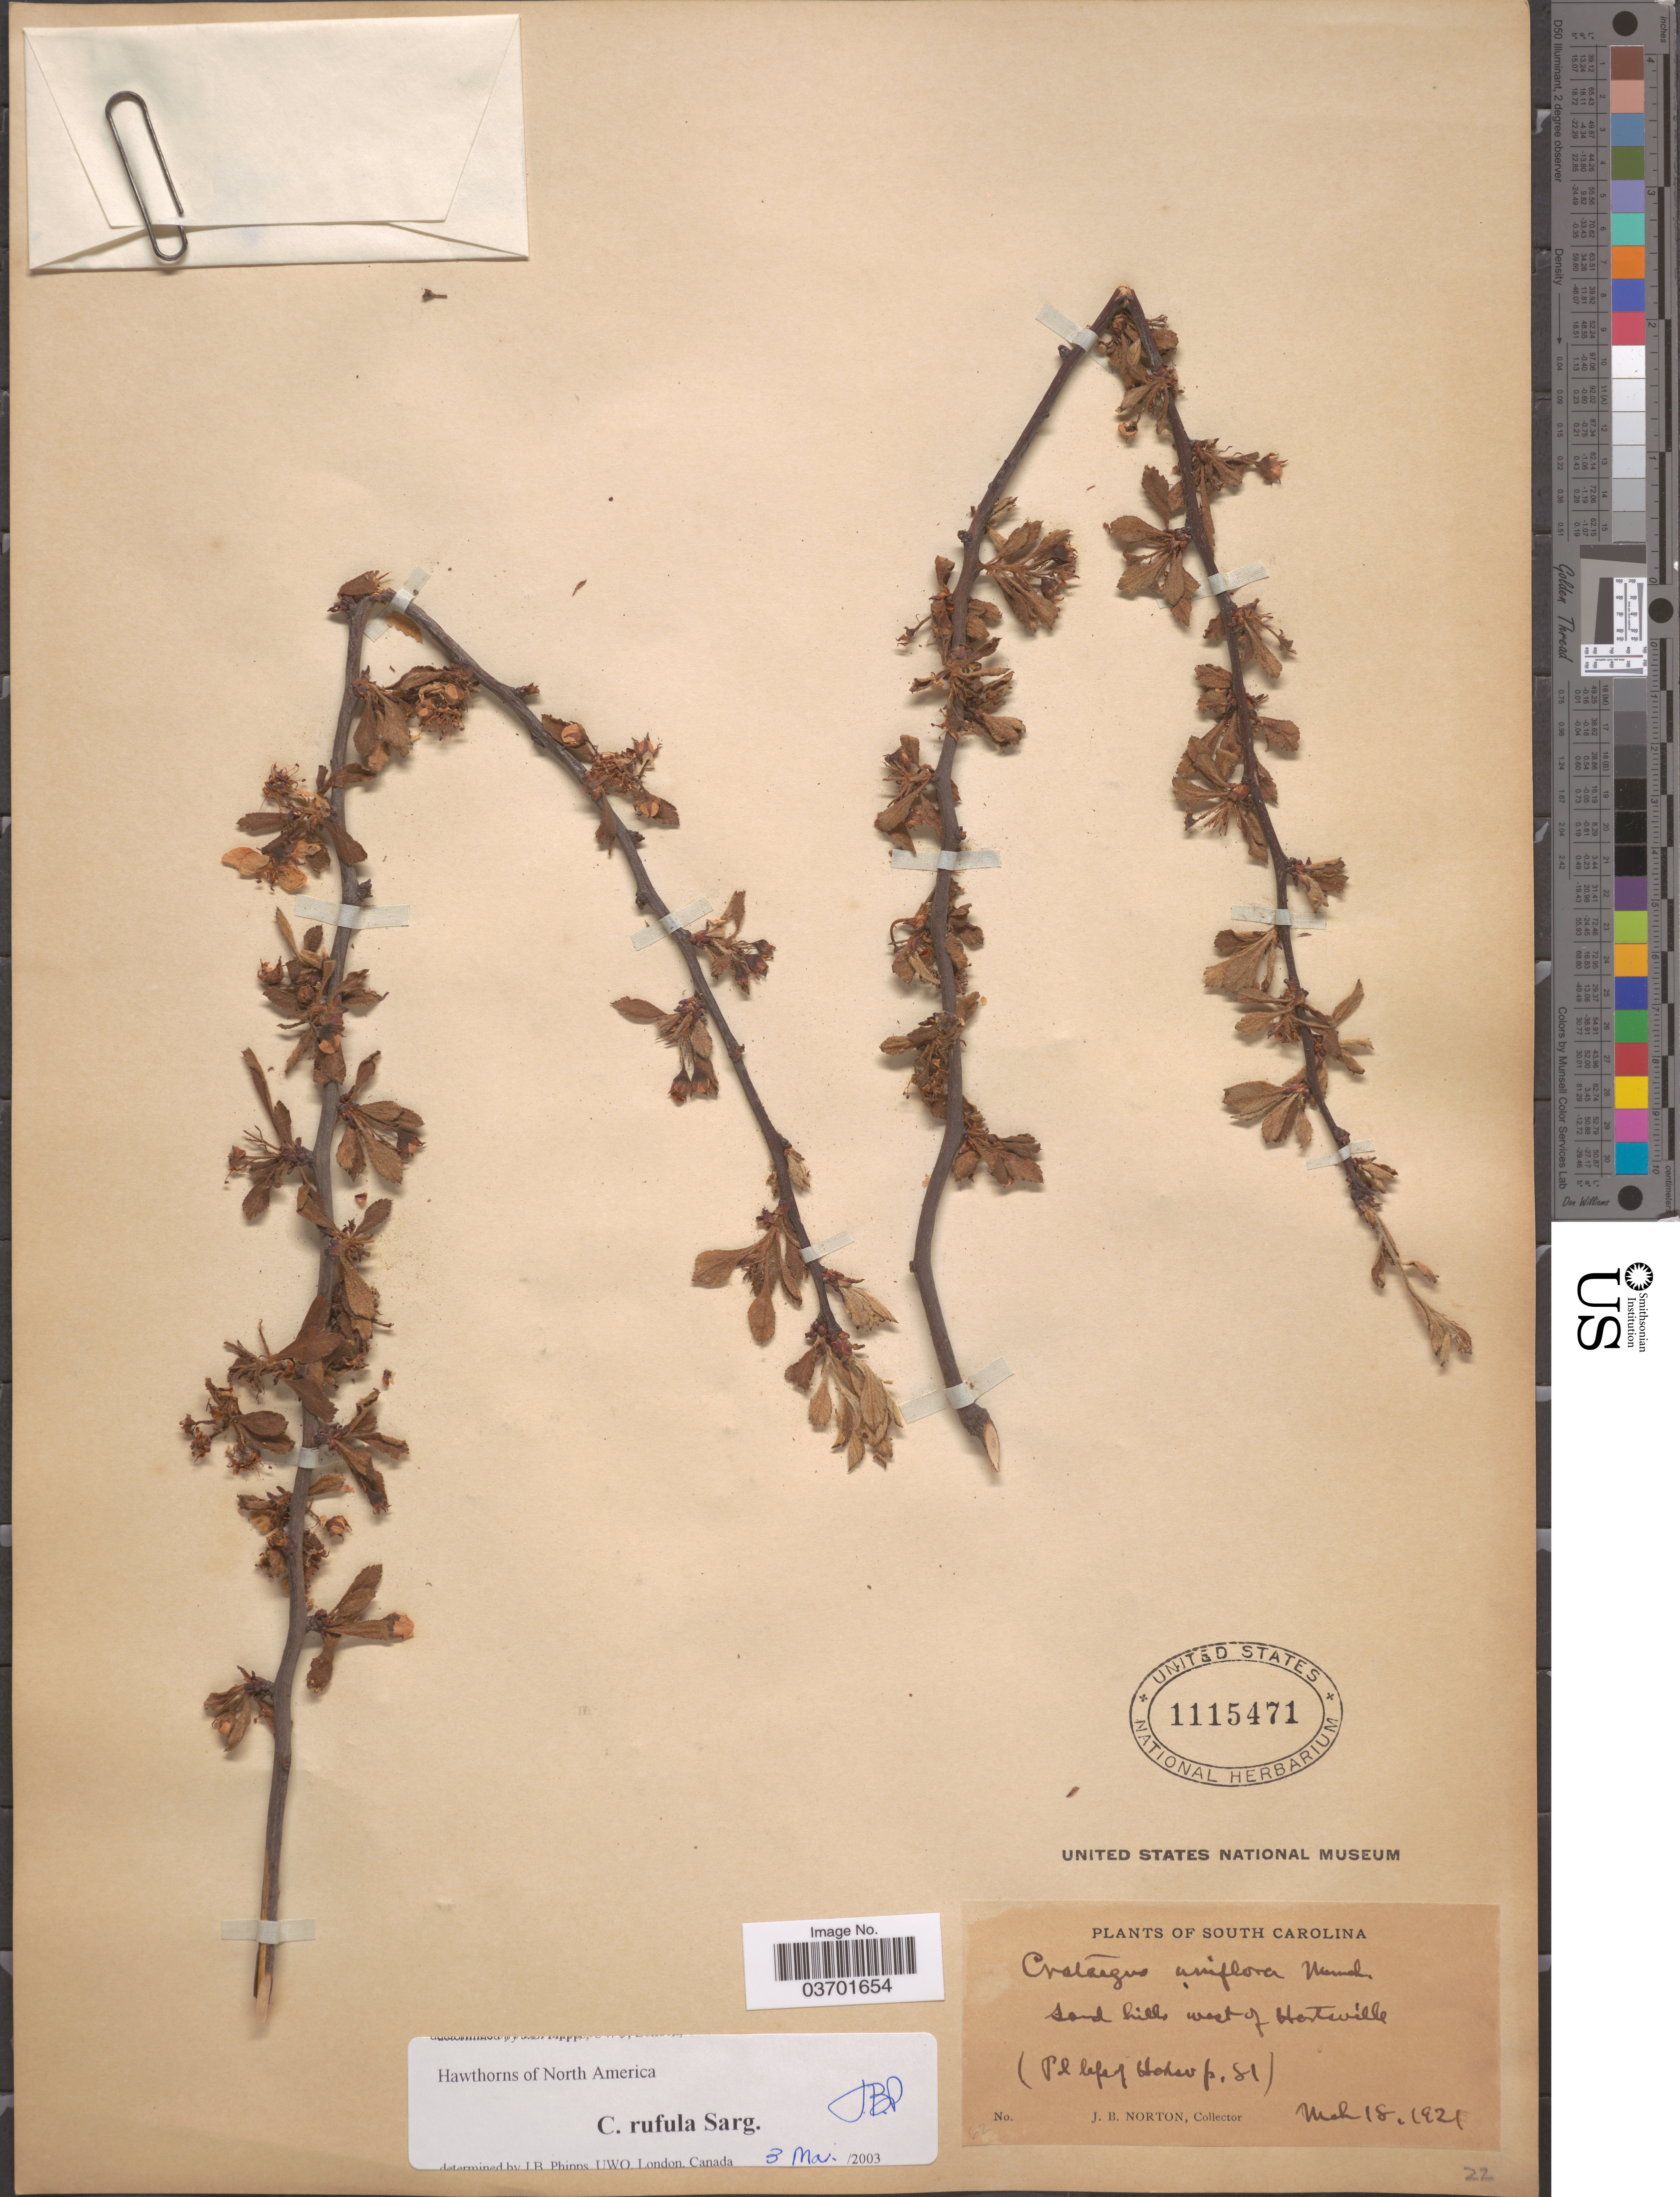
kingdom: Plantae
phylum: Tracheophyta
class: Magnoliopsida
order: Rosales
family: Rosaceae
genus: Crataegus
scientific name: Crataegus rufula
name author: Sarg.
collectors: J. B. Norton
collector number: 62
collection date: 1921-03-18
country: United States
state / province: South Carolina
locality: Sand hills west of Hartsville.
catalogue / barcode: US 1115471